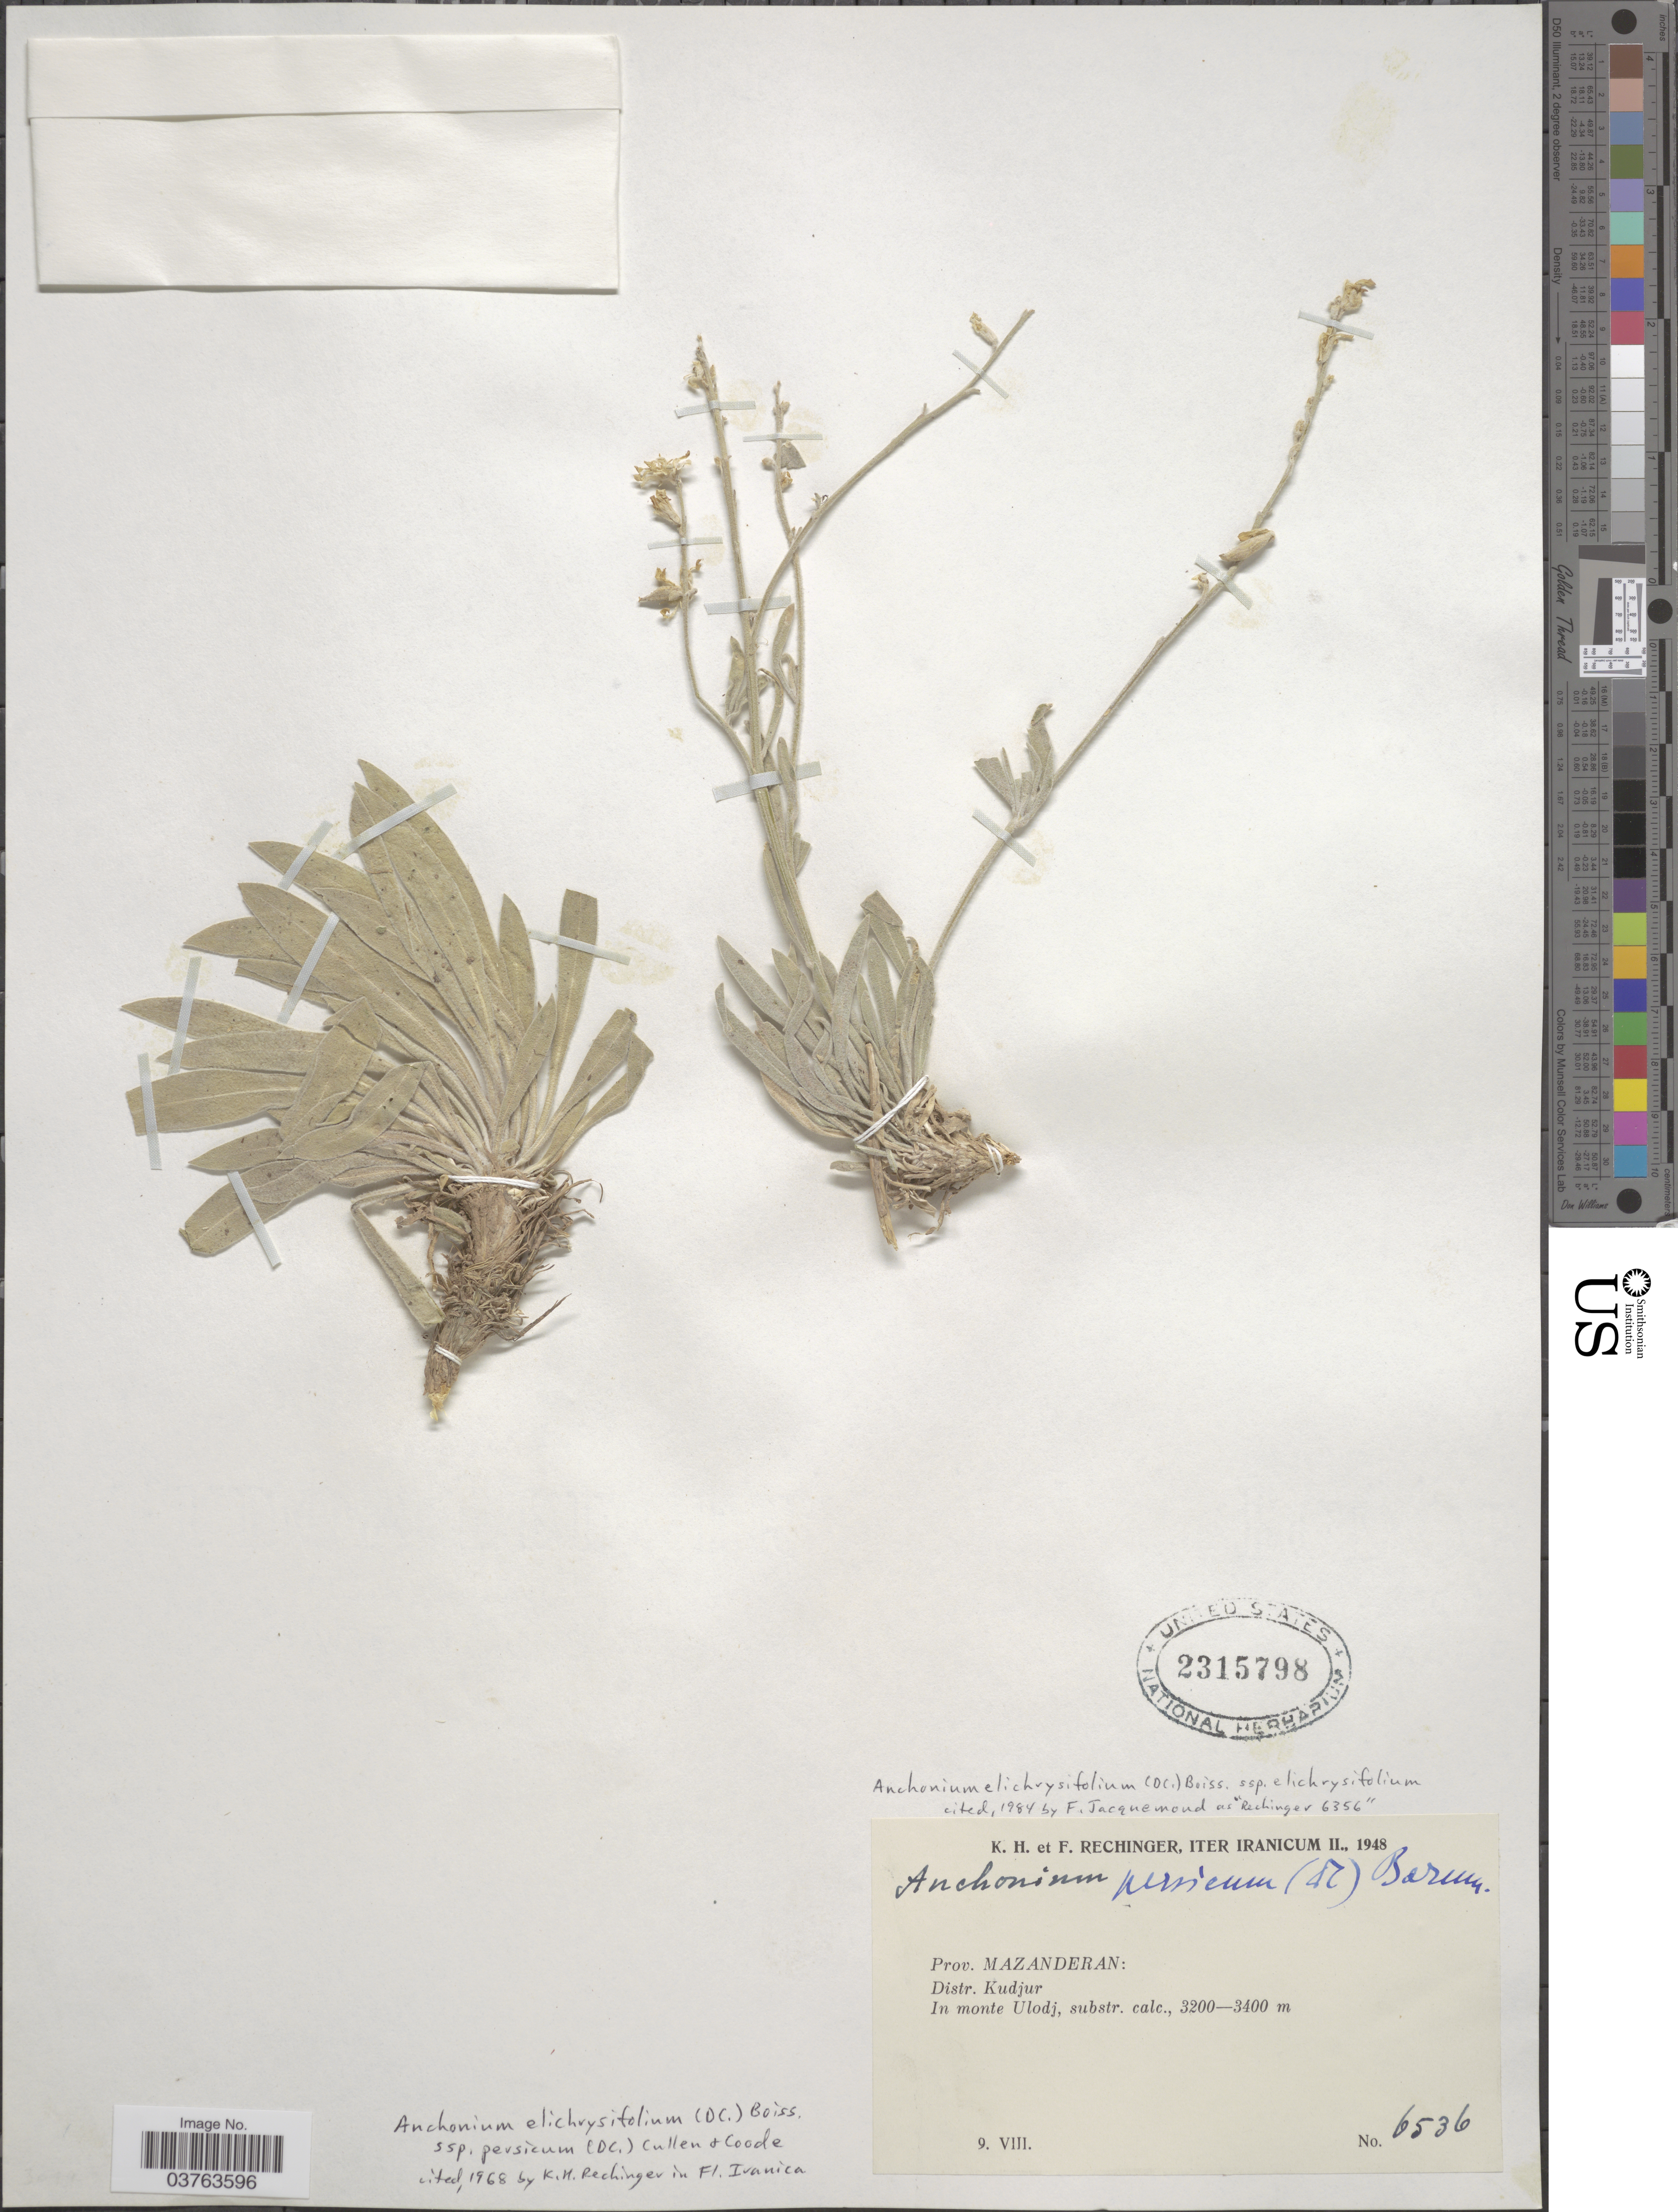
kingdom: Plantae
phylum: Tracheophyta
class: Magnoliopsida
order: Brassicales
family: Brassicaceae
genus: Anchonium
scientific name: Anchonium elichrysifolium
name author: Boiss.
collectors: K. H. Rechinger & F. Rechinger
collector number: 6536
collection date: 1948-08-09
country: Iran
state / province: Mazandaran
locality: Iter Iranicum. Prov. Mazanderan. Distr. Kudjur. In monte Ulodj.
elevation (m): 3200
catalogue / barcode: US 2315798